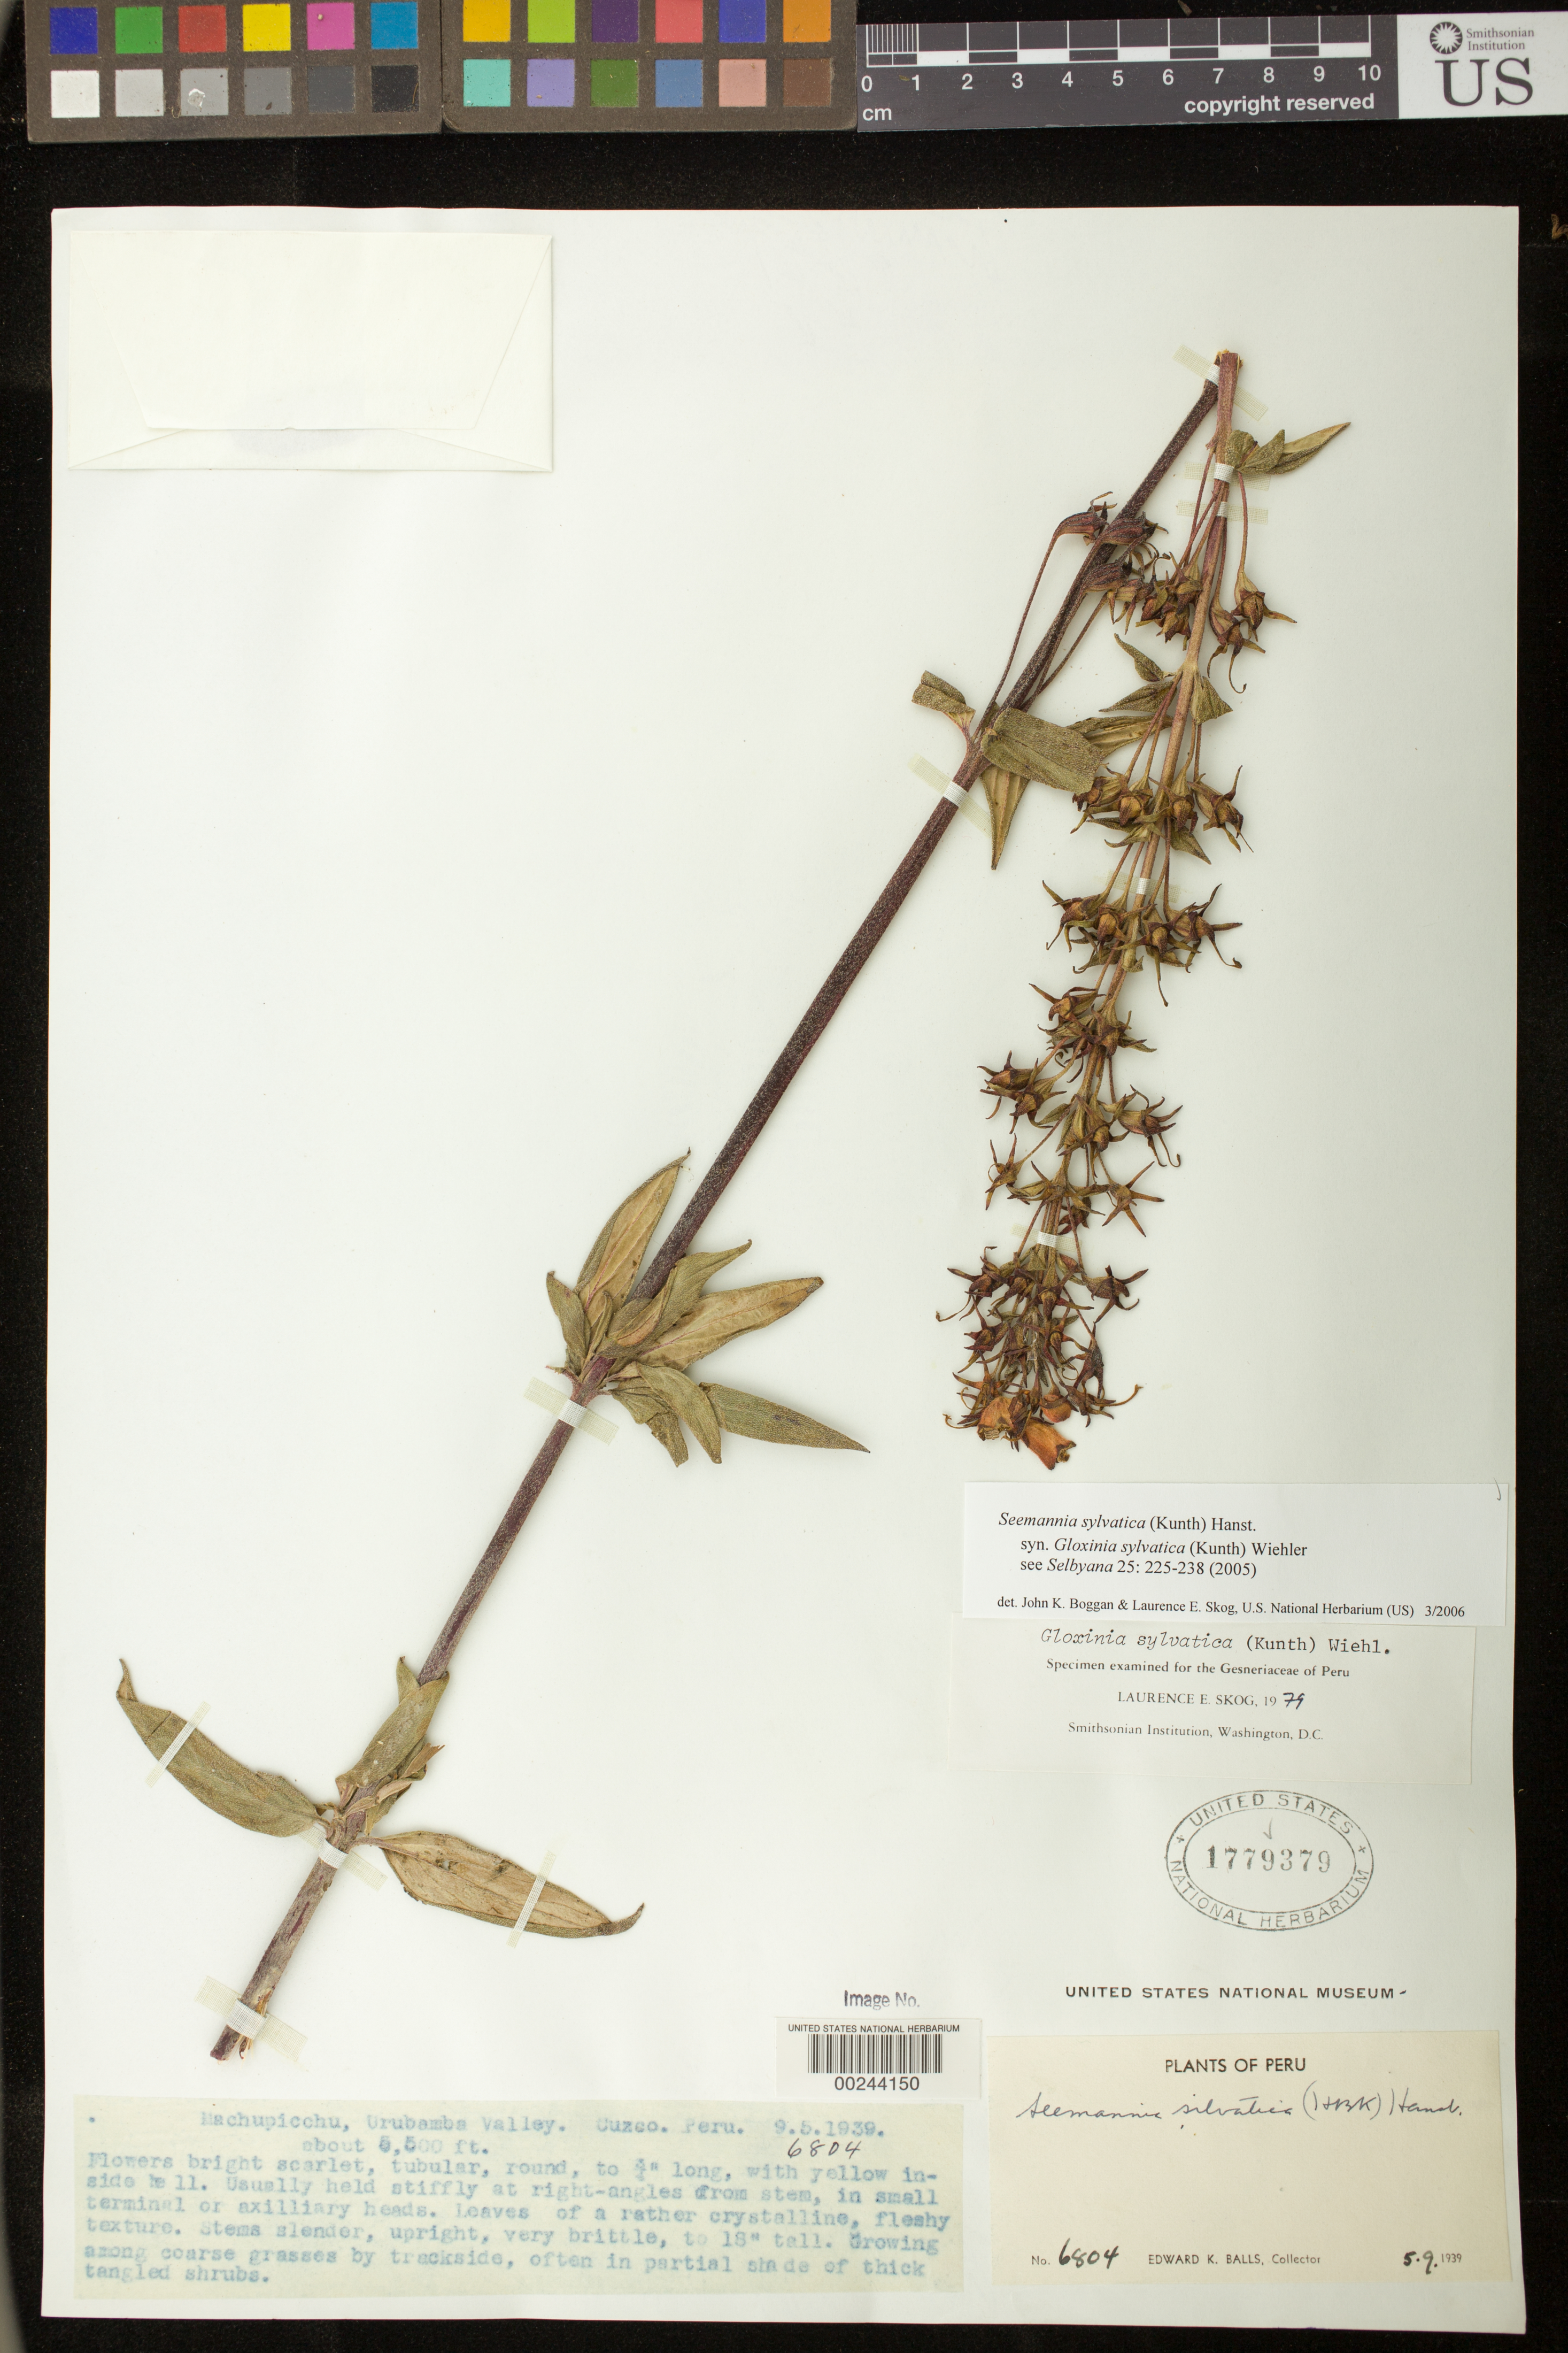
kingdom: Plantae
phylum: Tracheophyta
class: Magnoliopsida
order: Lamiales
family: Gesneriaceae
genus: Seemannia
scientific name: Seemannia sylvatica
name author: (Kunth) Hanst.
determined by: Boggan, J. K.; Skog, L. E.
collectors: E. K. Balls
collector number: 6804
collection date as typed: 09 May 1939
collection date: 1939-05-09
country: Peru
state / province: Cusco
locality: Machupiccu, Urubamba Valley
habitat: Coarse grasses by trackside, often in partial shade of thick tangled shrubs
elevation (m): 1676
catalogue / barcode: US 1779379